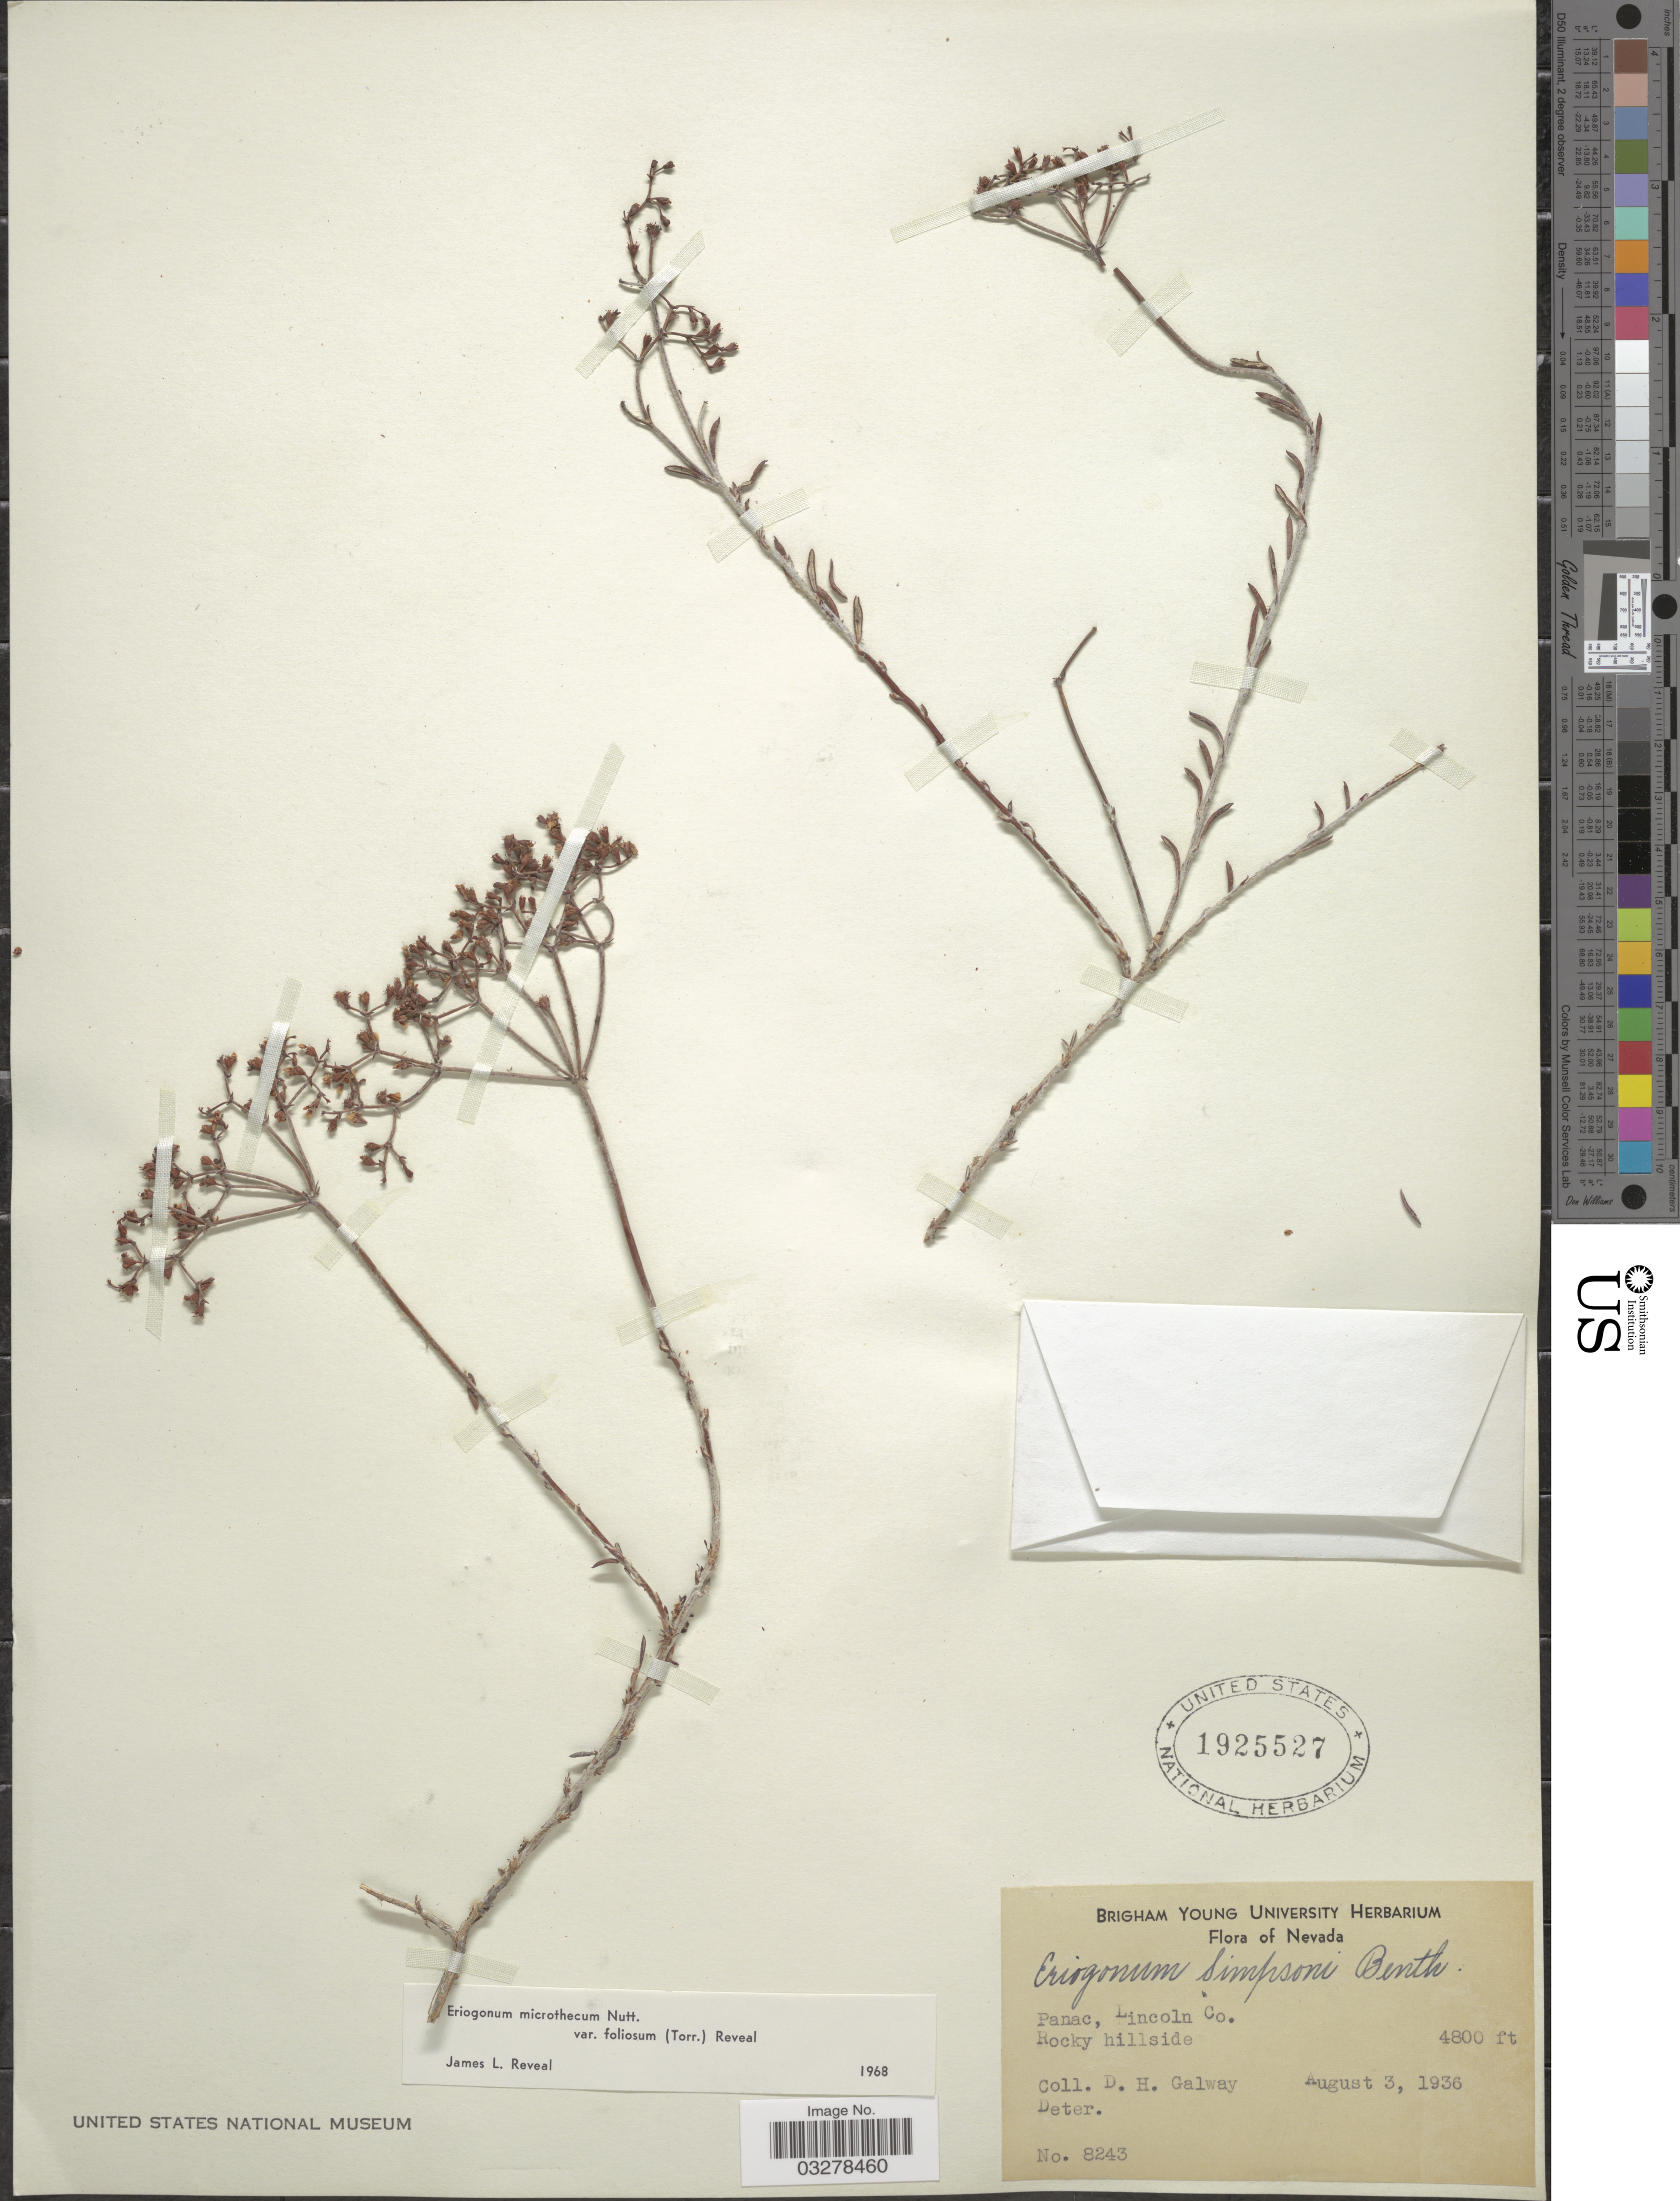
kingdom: Plantae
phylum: Tracheophyta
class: Magnoliopsida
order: Caryophyllales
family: Polygonaceae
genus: Eriogonum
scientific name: Eriogonum microtheca var. foliosum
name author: (Torr. & A. Gray) Reveal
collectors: D. Galway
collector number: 8243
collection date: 1936-08-03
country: United States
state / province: Nevada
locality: Panac, Lincoln Co. Rocky hillside.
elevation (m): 1463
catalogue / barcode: US 1925527